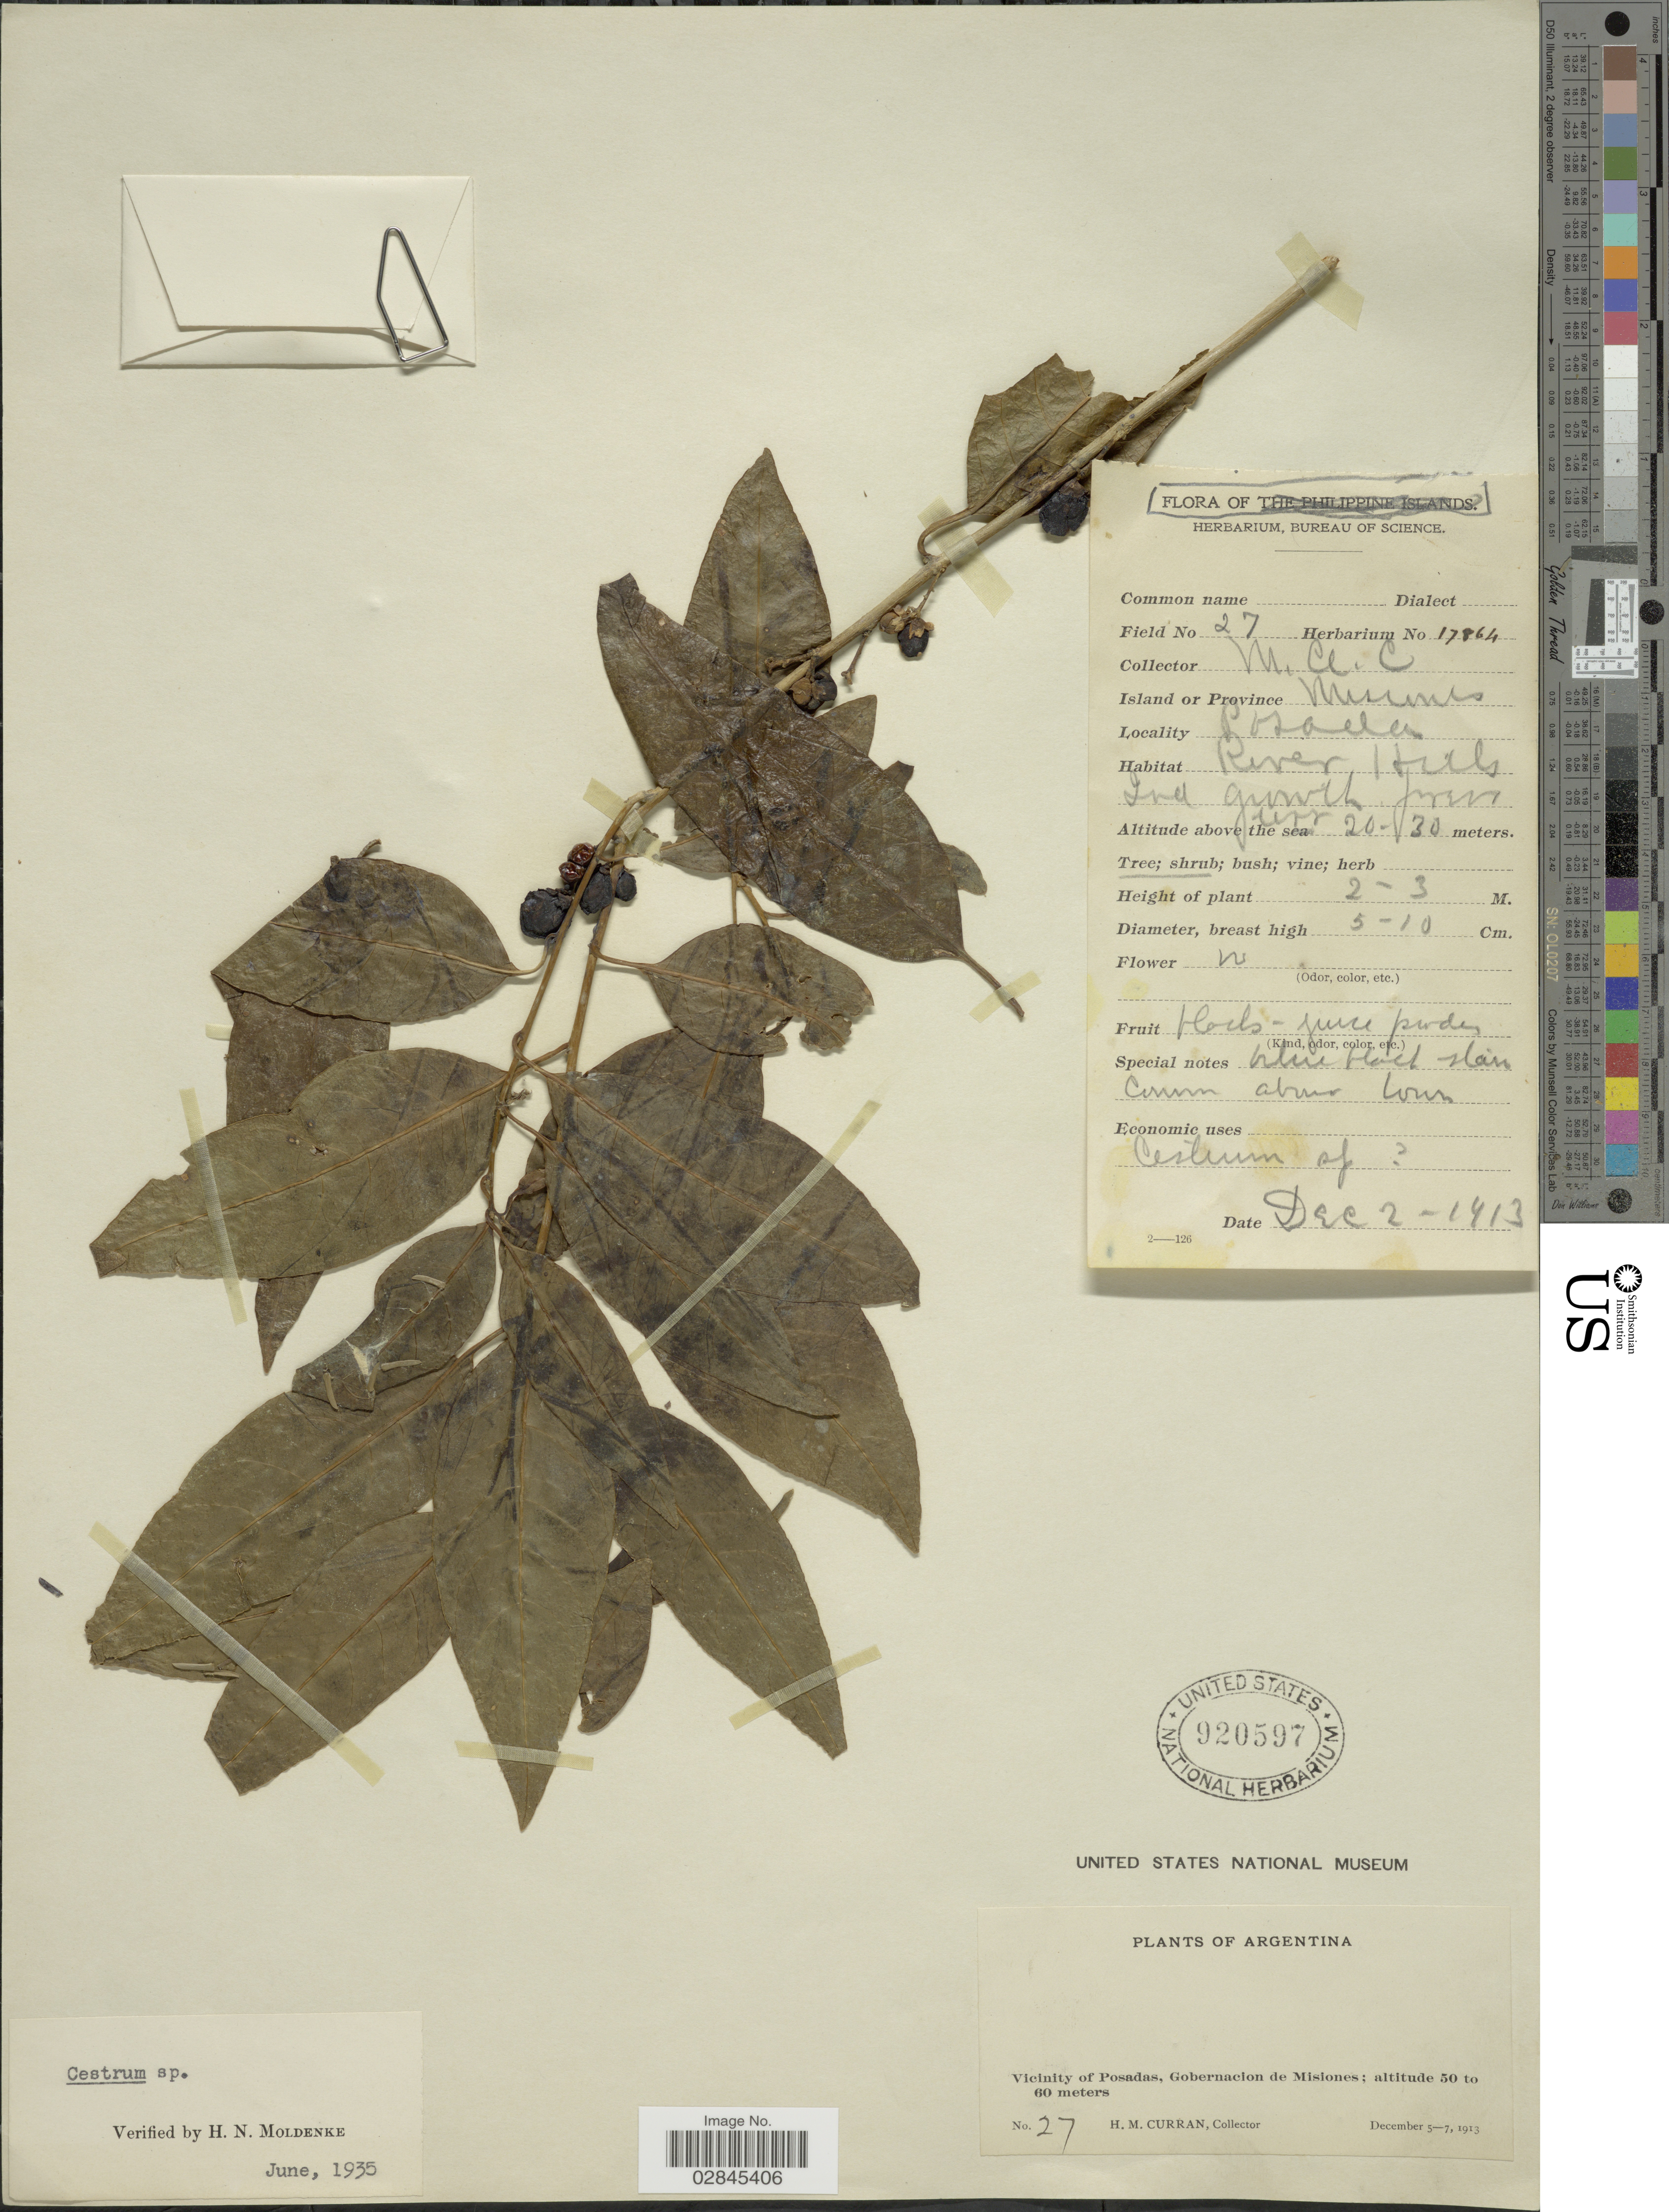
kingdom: Plantae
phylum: Tracheophyta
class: Magnoliopsida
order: Solanales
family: Solanaceae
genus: Cestrum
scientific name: Cestrum laevigatum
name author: Schltdl.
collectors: H. M. Curran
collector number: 27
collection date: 1913-12-05/1913-12-07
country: Argentina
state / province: Misiones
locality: Vicinity of Posadas, Gobernacion de Misiones.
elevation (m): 50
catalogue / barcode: US 920597